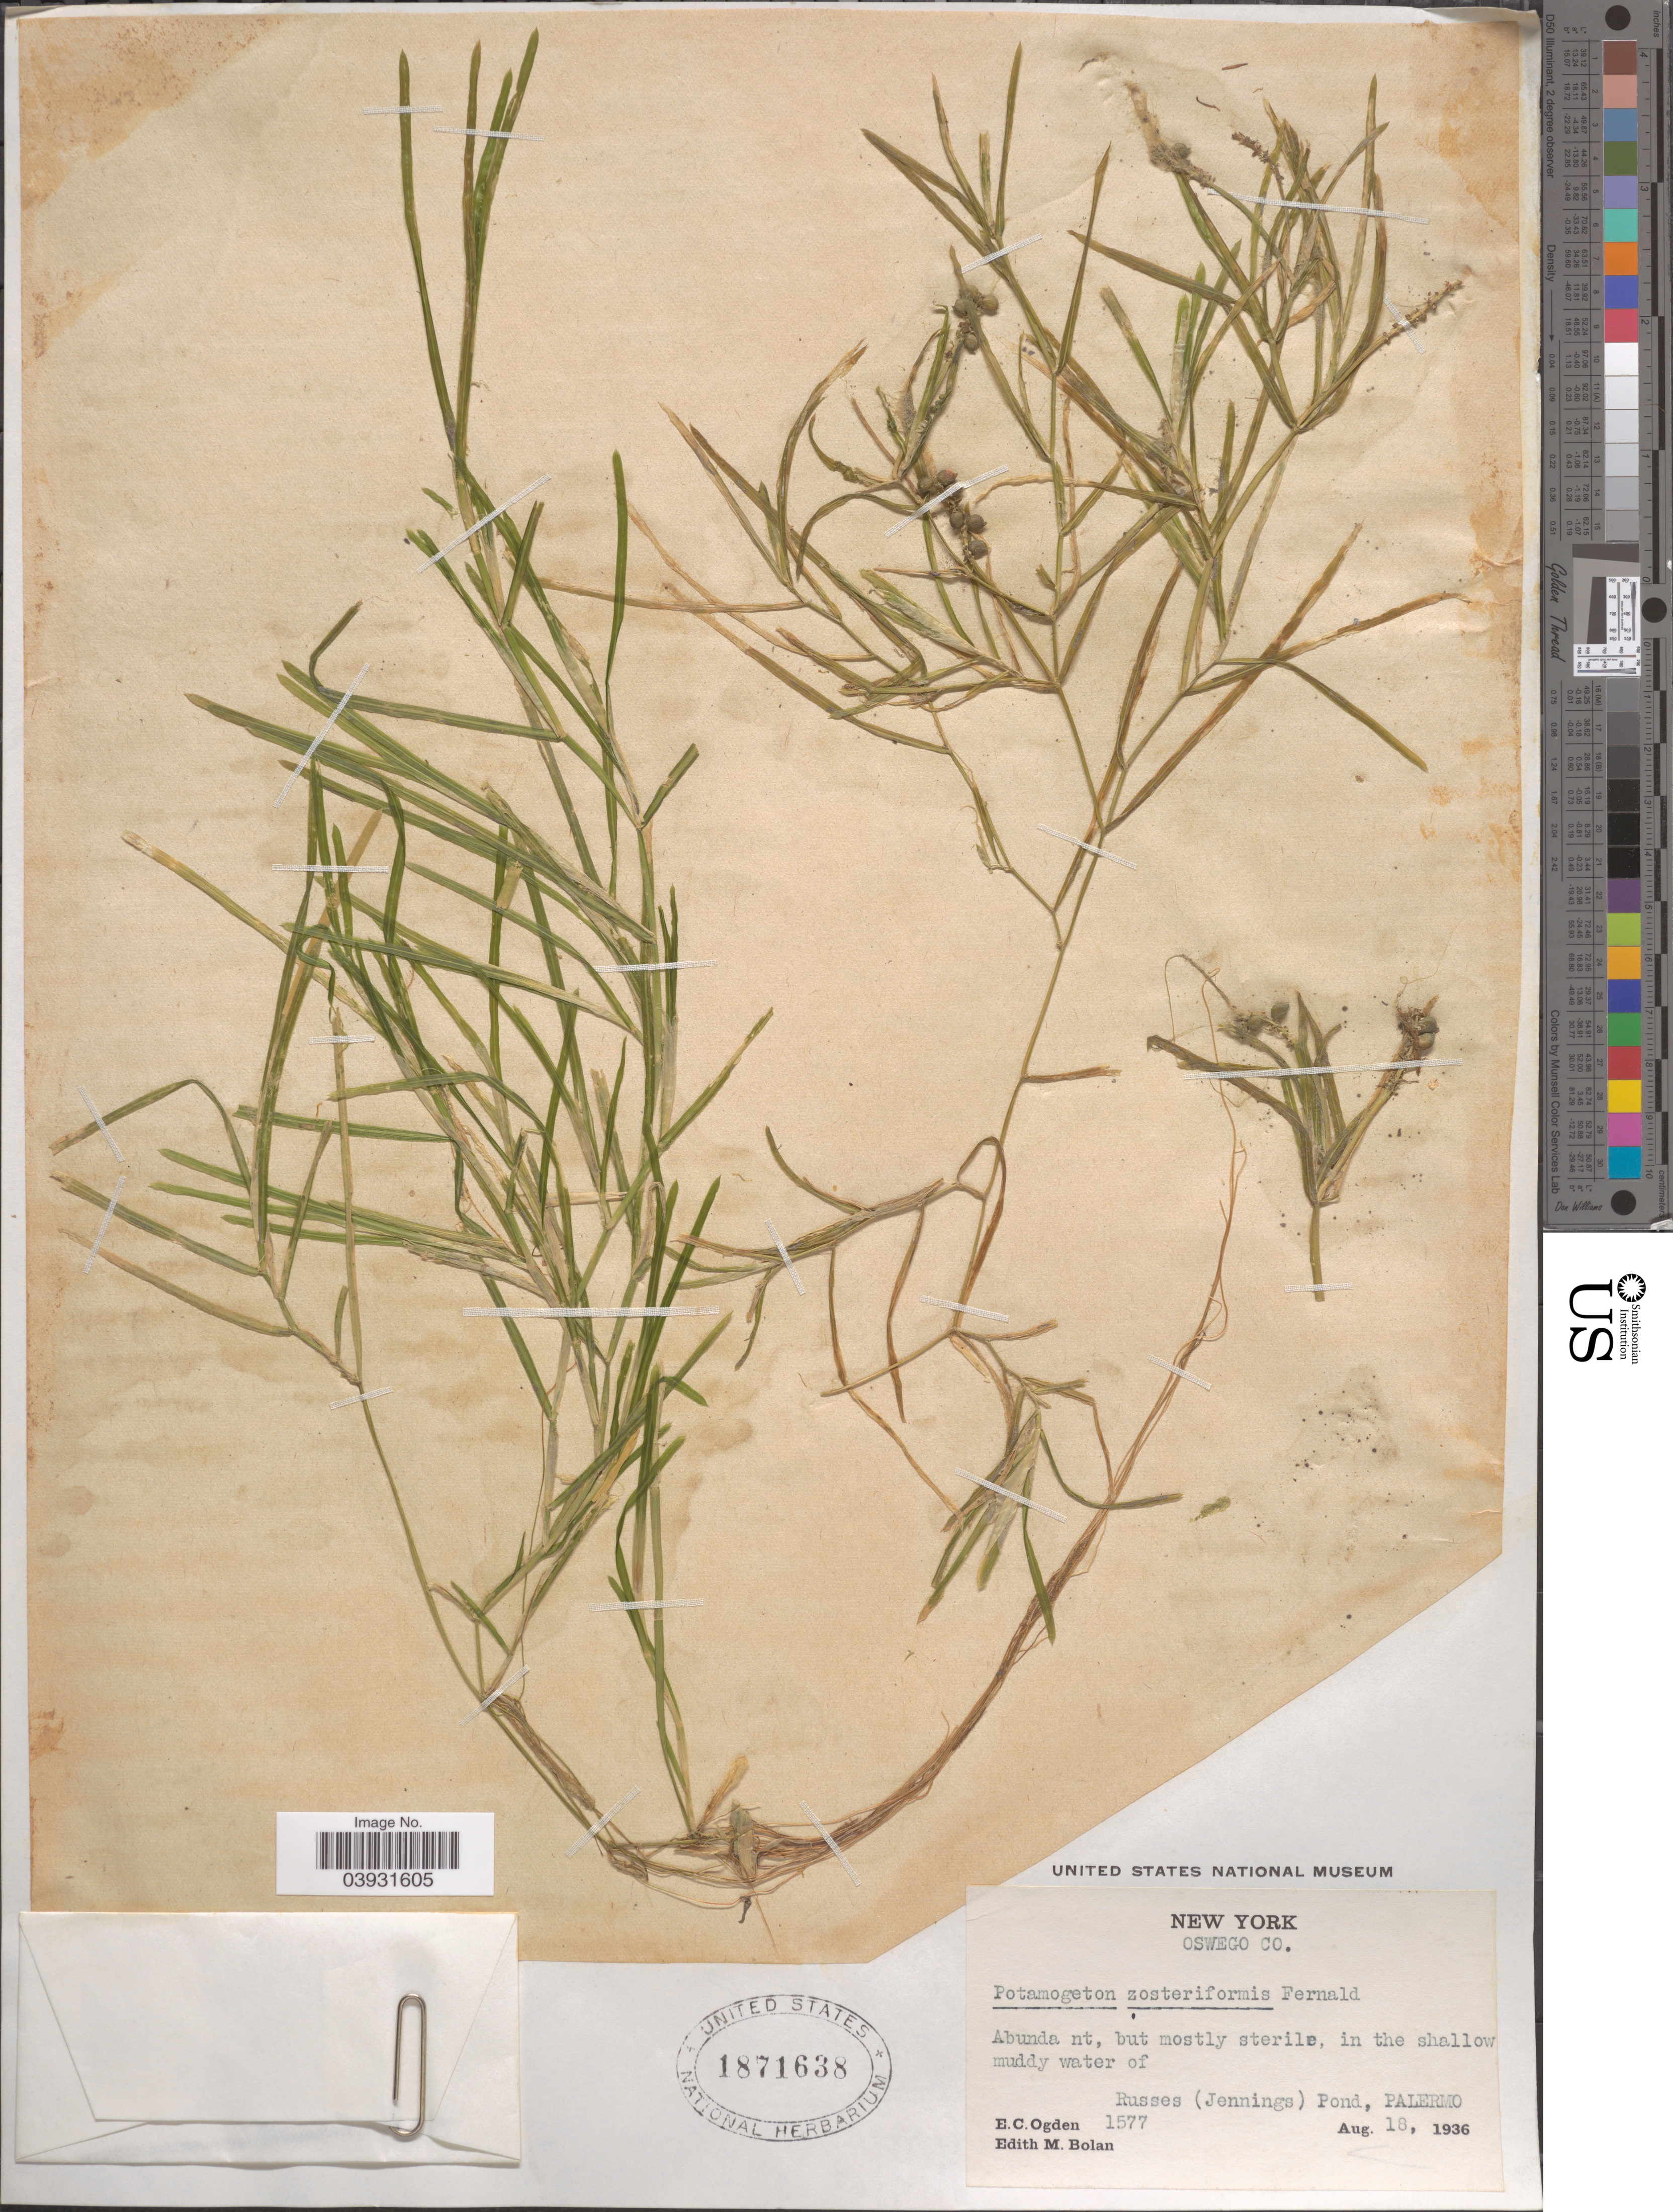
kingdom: Plantae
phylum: Tracheophyta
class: Liliopsida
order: Alismatales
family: Potamogetonaceae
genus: Potamogeton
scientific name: Potamogeton zosterifolius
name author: Schumach.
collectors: E. Ogden & E. Bolan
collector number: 1577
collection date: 1936-08-18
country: United States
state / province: New York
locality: Oswego Co. In the shallow muddy water of Russes (Jennings) Pond, Palermo.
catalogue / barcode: US 1871638